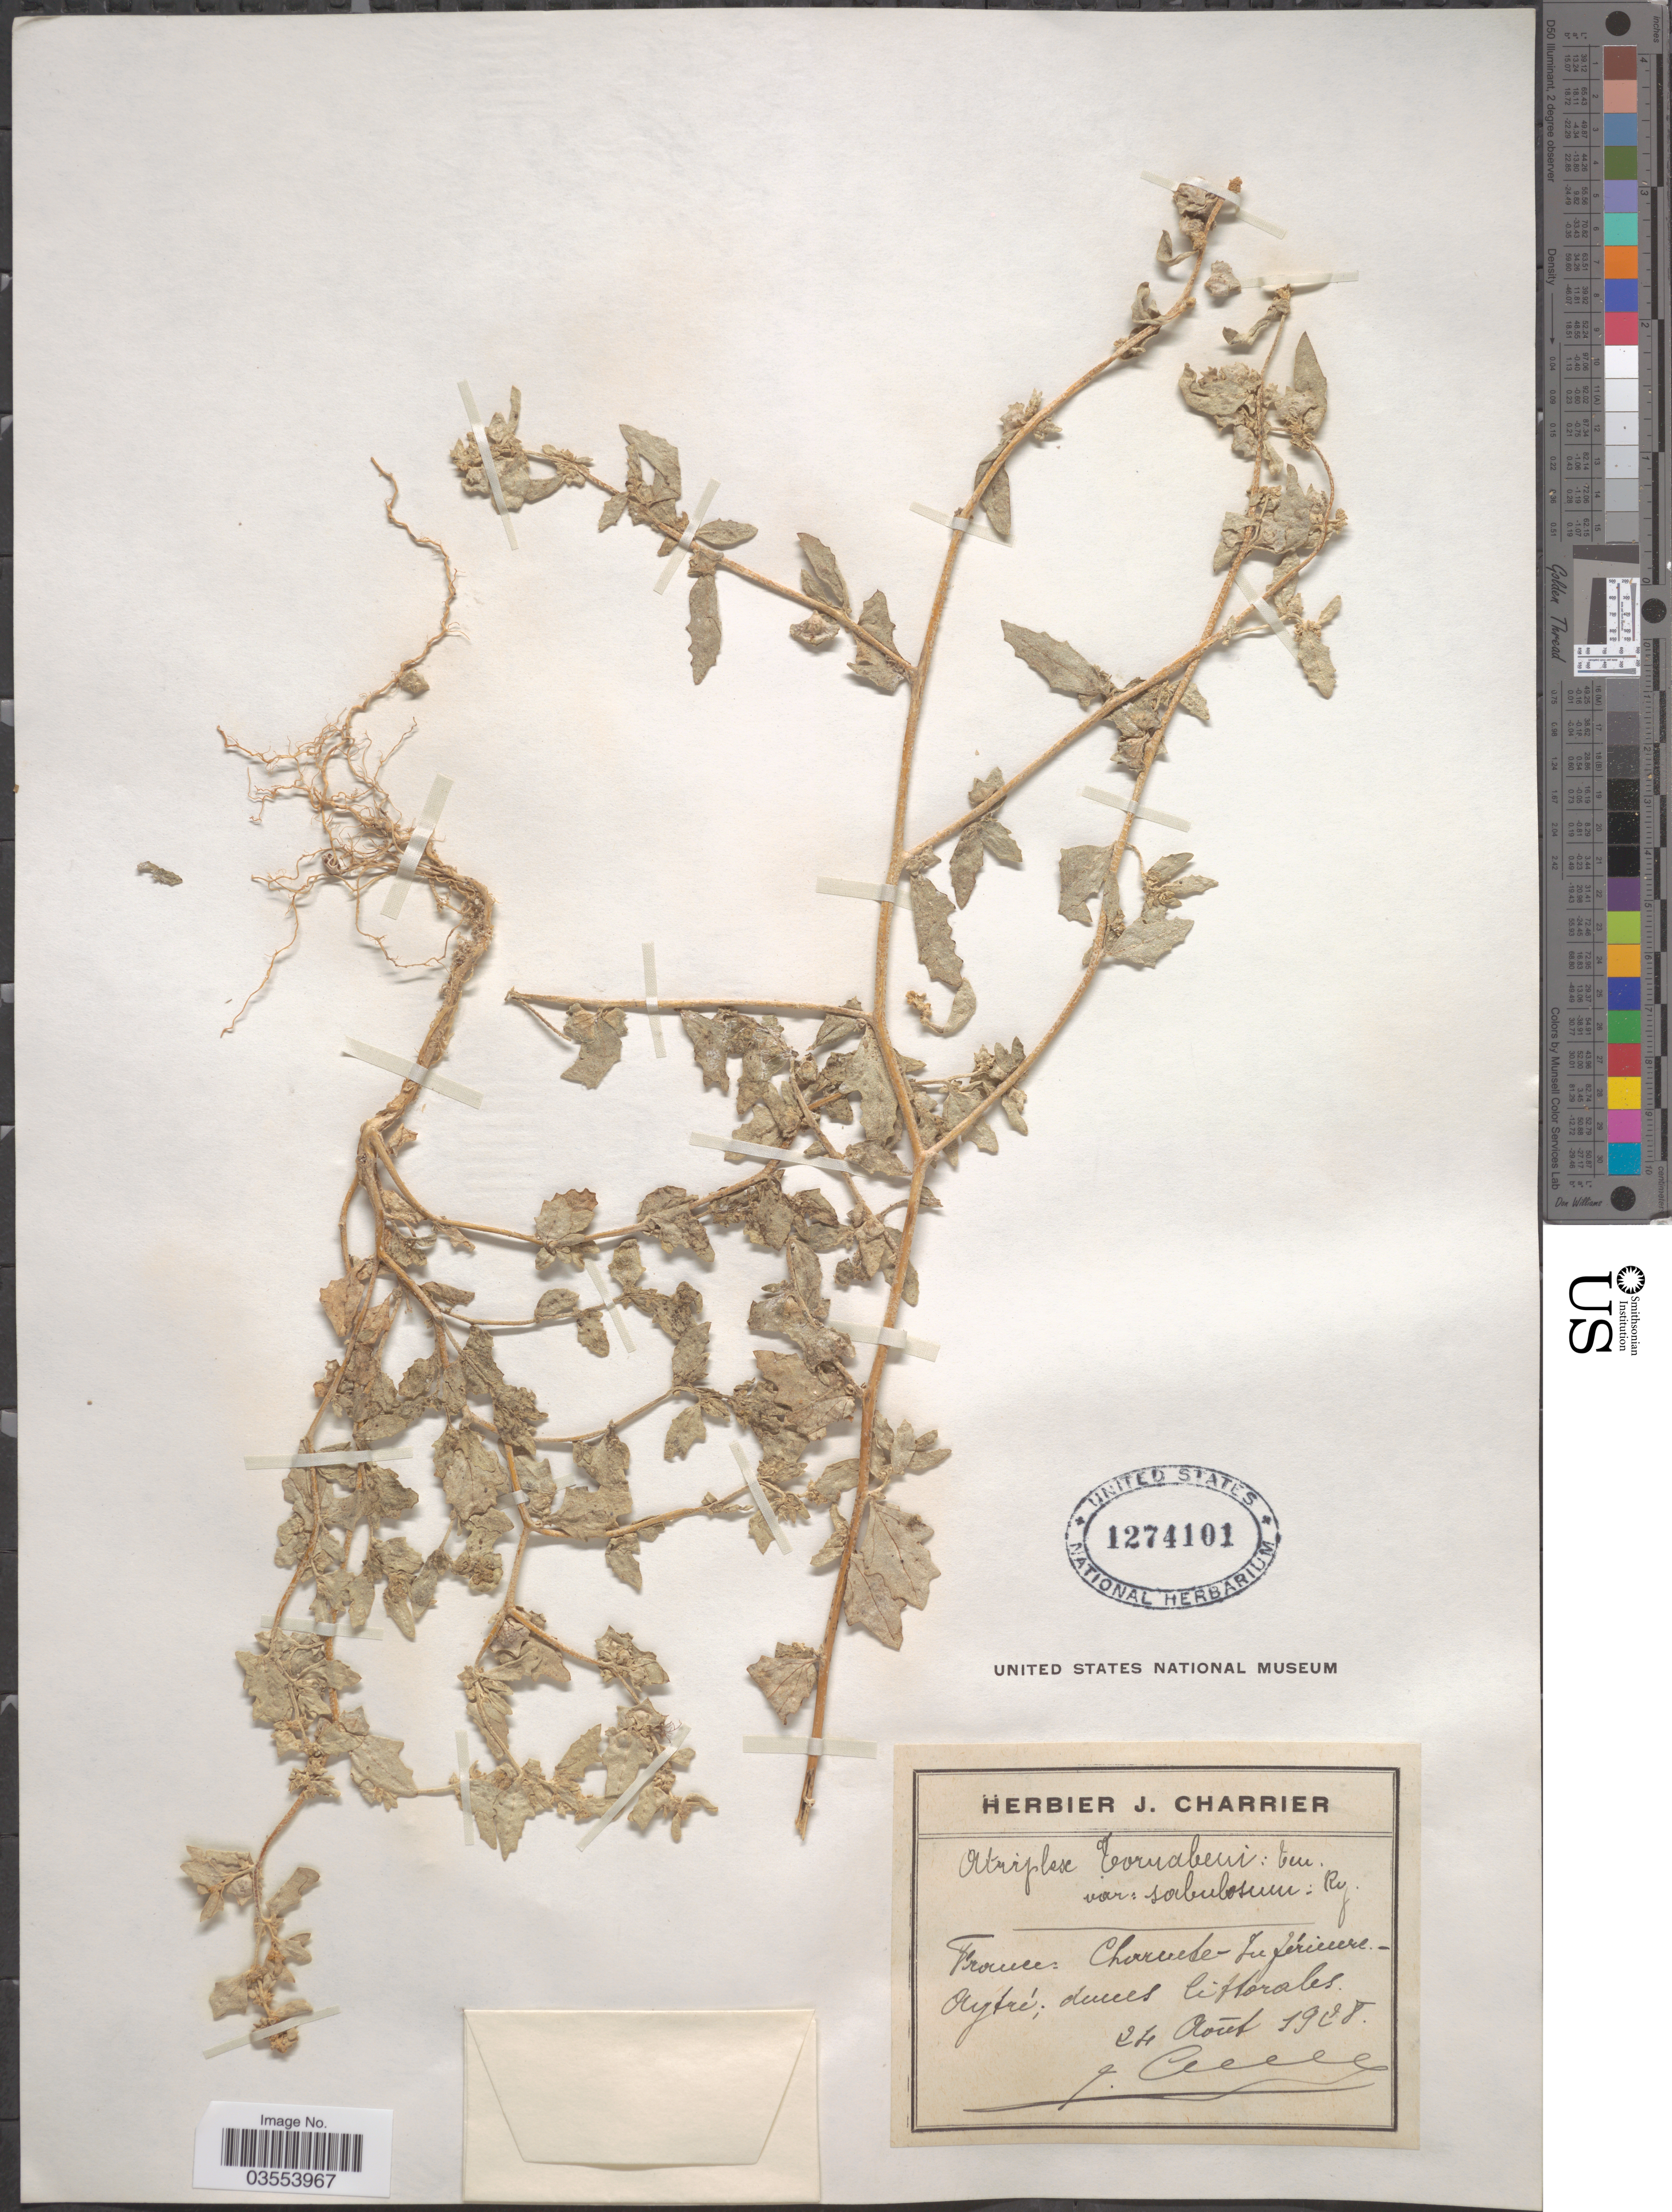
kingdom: Plantae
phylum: Tracheophyta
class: Magnoliopsida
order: Caryophyllales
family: Amaranthaceae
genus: Atriplex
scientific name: Atriplex tornabenei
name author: Tineo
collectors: J. Charrier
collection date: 1928-01-24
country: France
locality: Charente-Inférieure - Aytré; dunes littorales.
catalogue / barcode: US 1274101